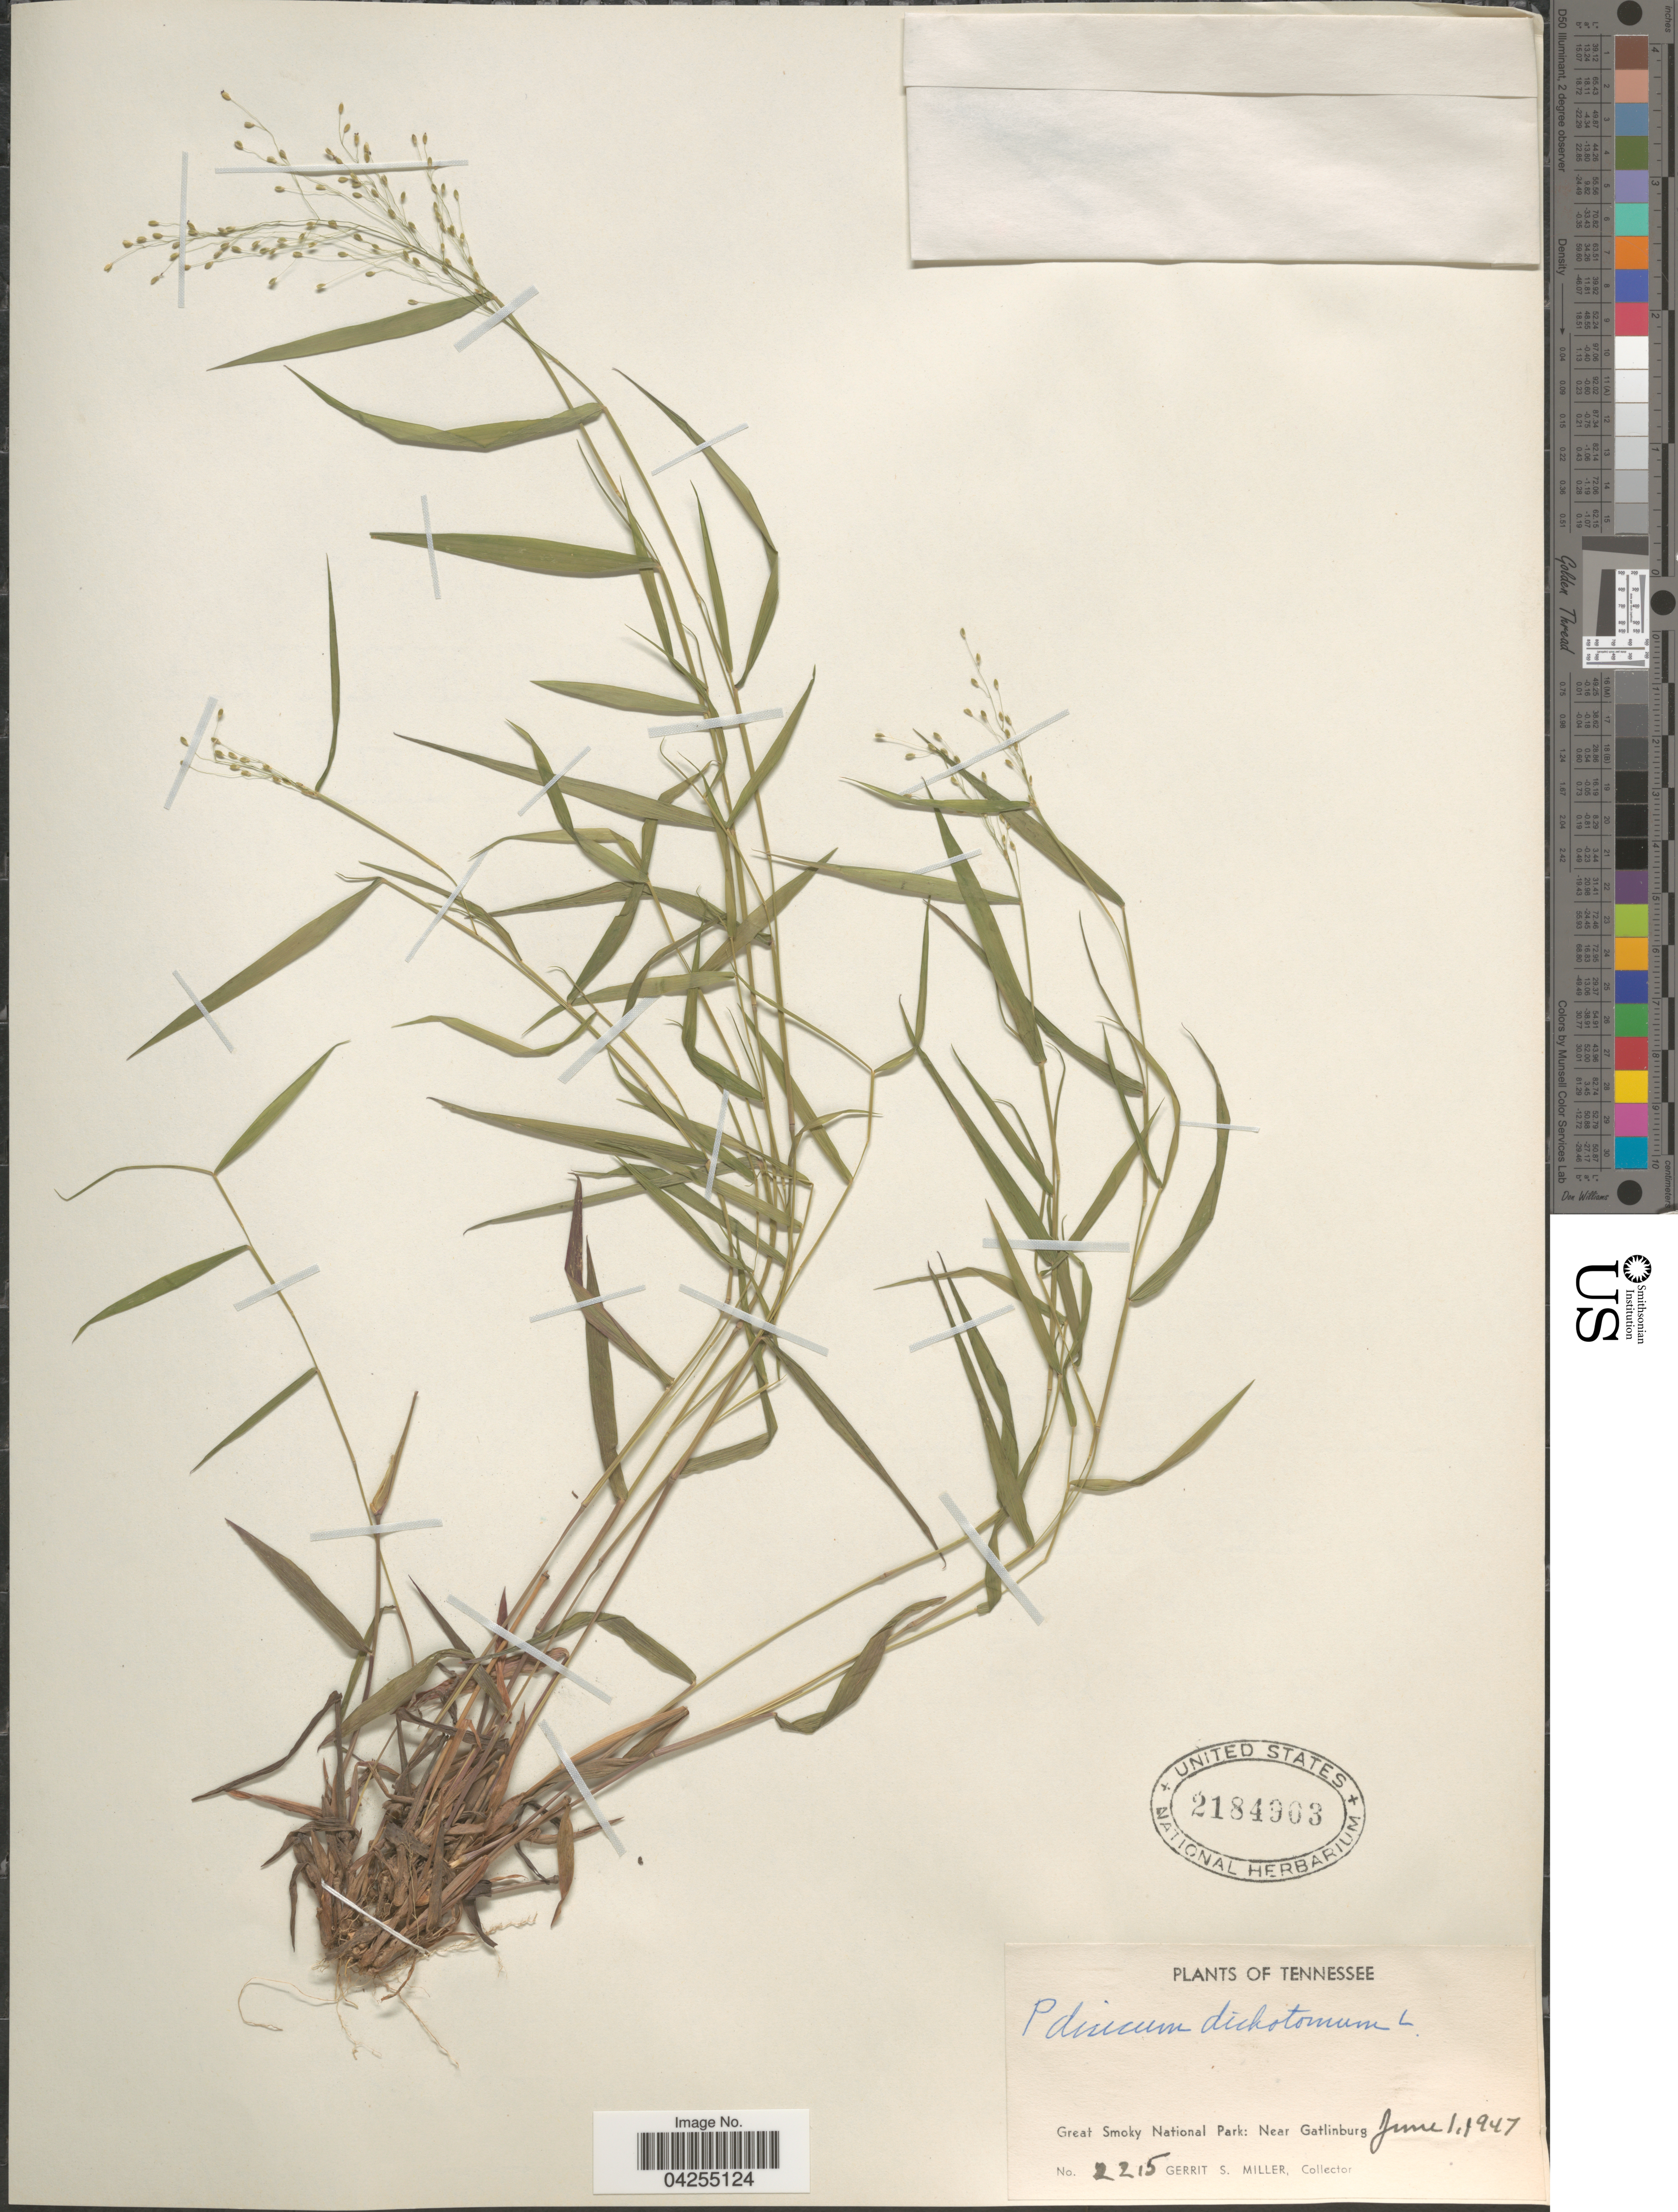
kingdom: Plantae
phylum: Tracheophyta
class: Liliopsida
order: Poales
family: Poaceae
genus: Dichanthelium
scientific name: Dichanthelium dichotomum var. dichotomum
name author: (L.) Gould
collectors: G. S. Miller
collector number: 2215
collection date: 1947-06-01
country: United States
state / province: Tennessee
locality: Great Smoky National Park: Near Gatlinburg.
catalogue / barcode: US 2184903